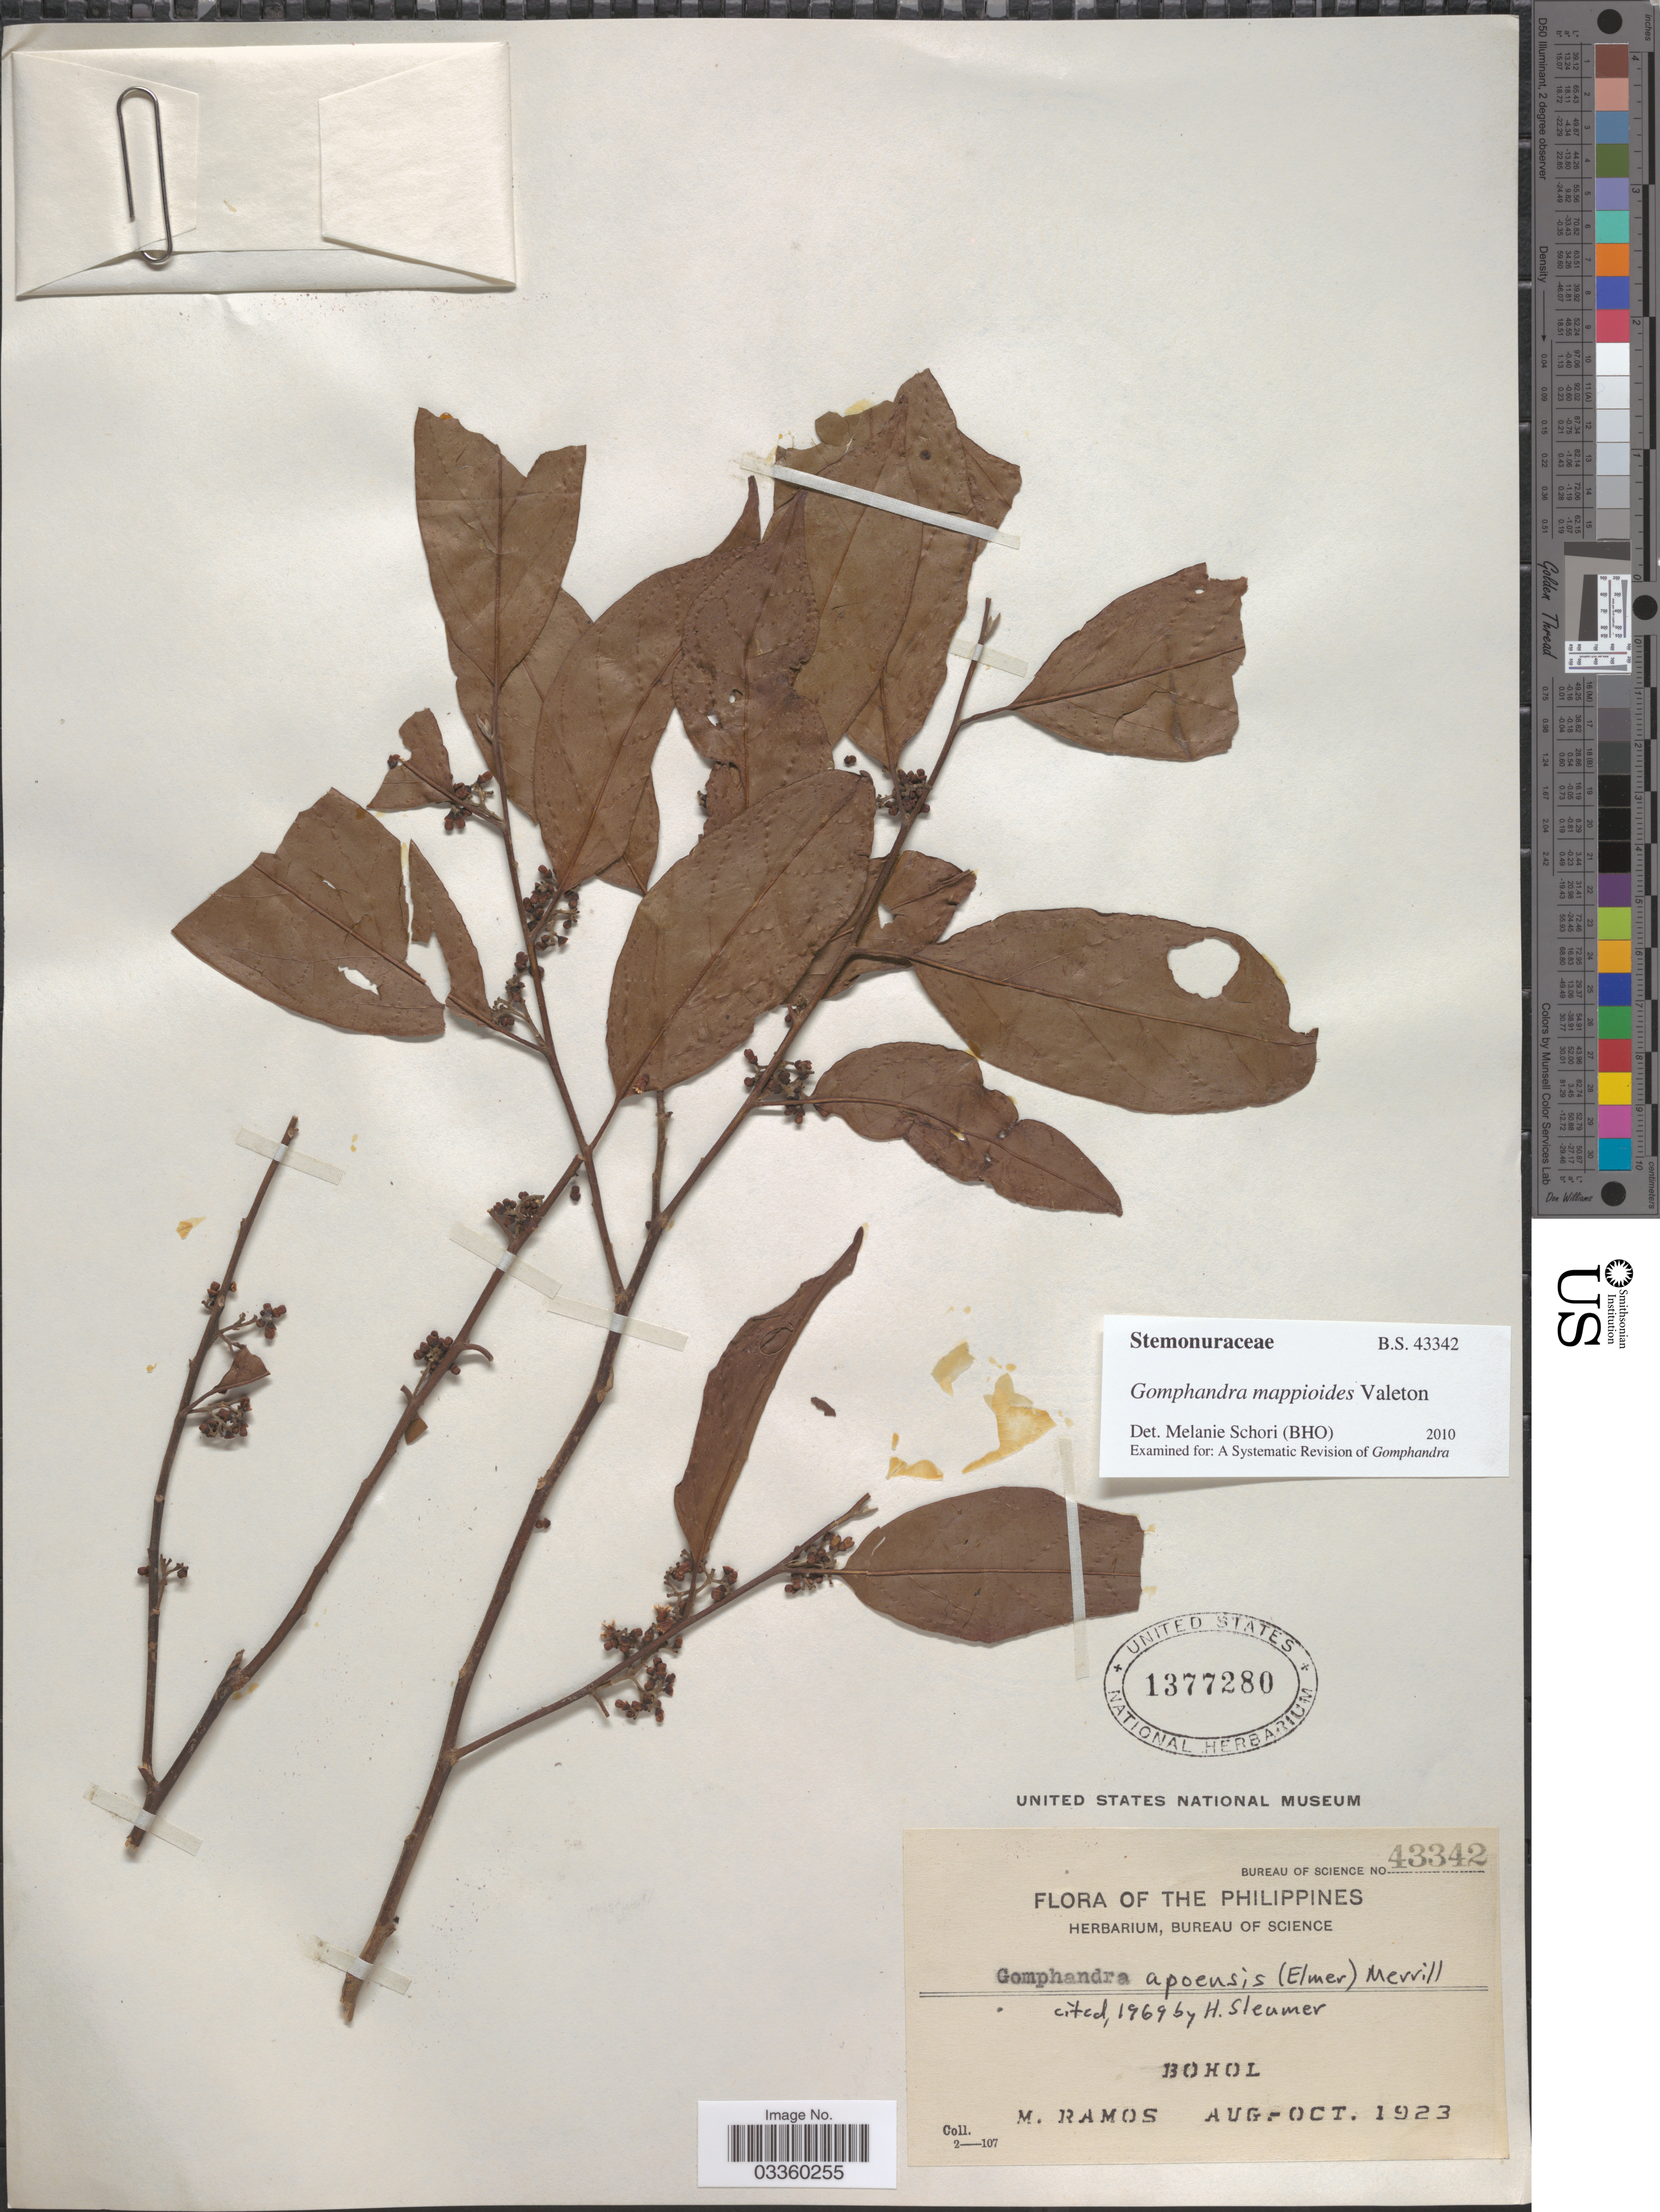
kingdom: Plantae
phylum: Tracheophyta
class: Magnoliopsida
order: Cardiopteridales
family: Stemonuraceae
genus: Gomphandra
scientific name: Gomphandra mappioides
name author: Valeton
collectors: M. Ramos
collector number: Bureau of Science 43342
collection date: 1923-08/1923-10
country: Philippines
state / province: Central Visayas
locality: Bohol.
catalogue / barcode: US 1377280